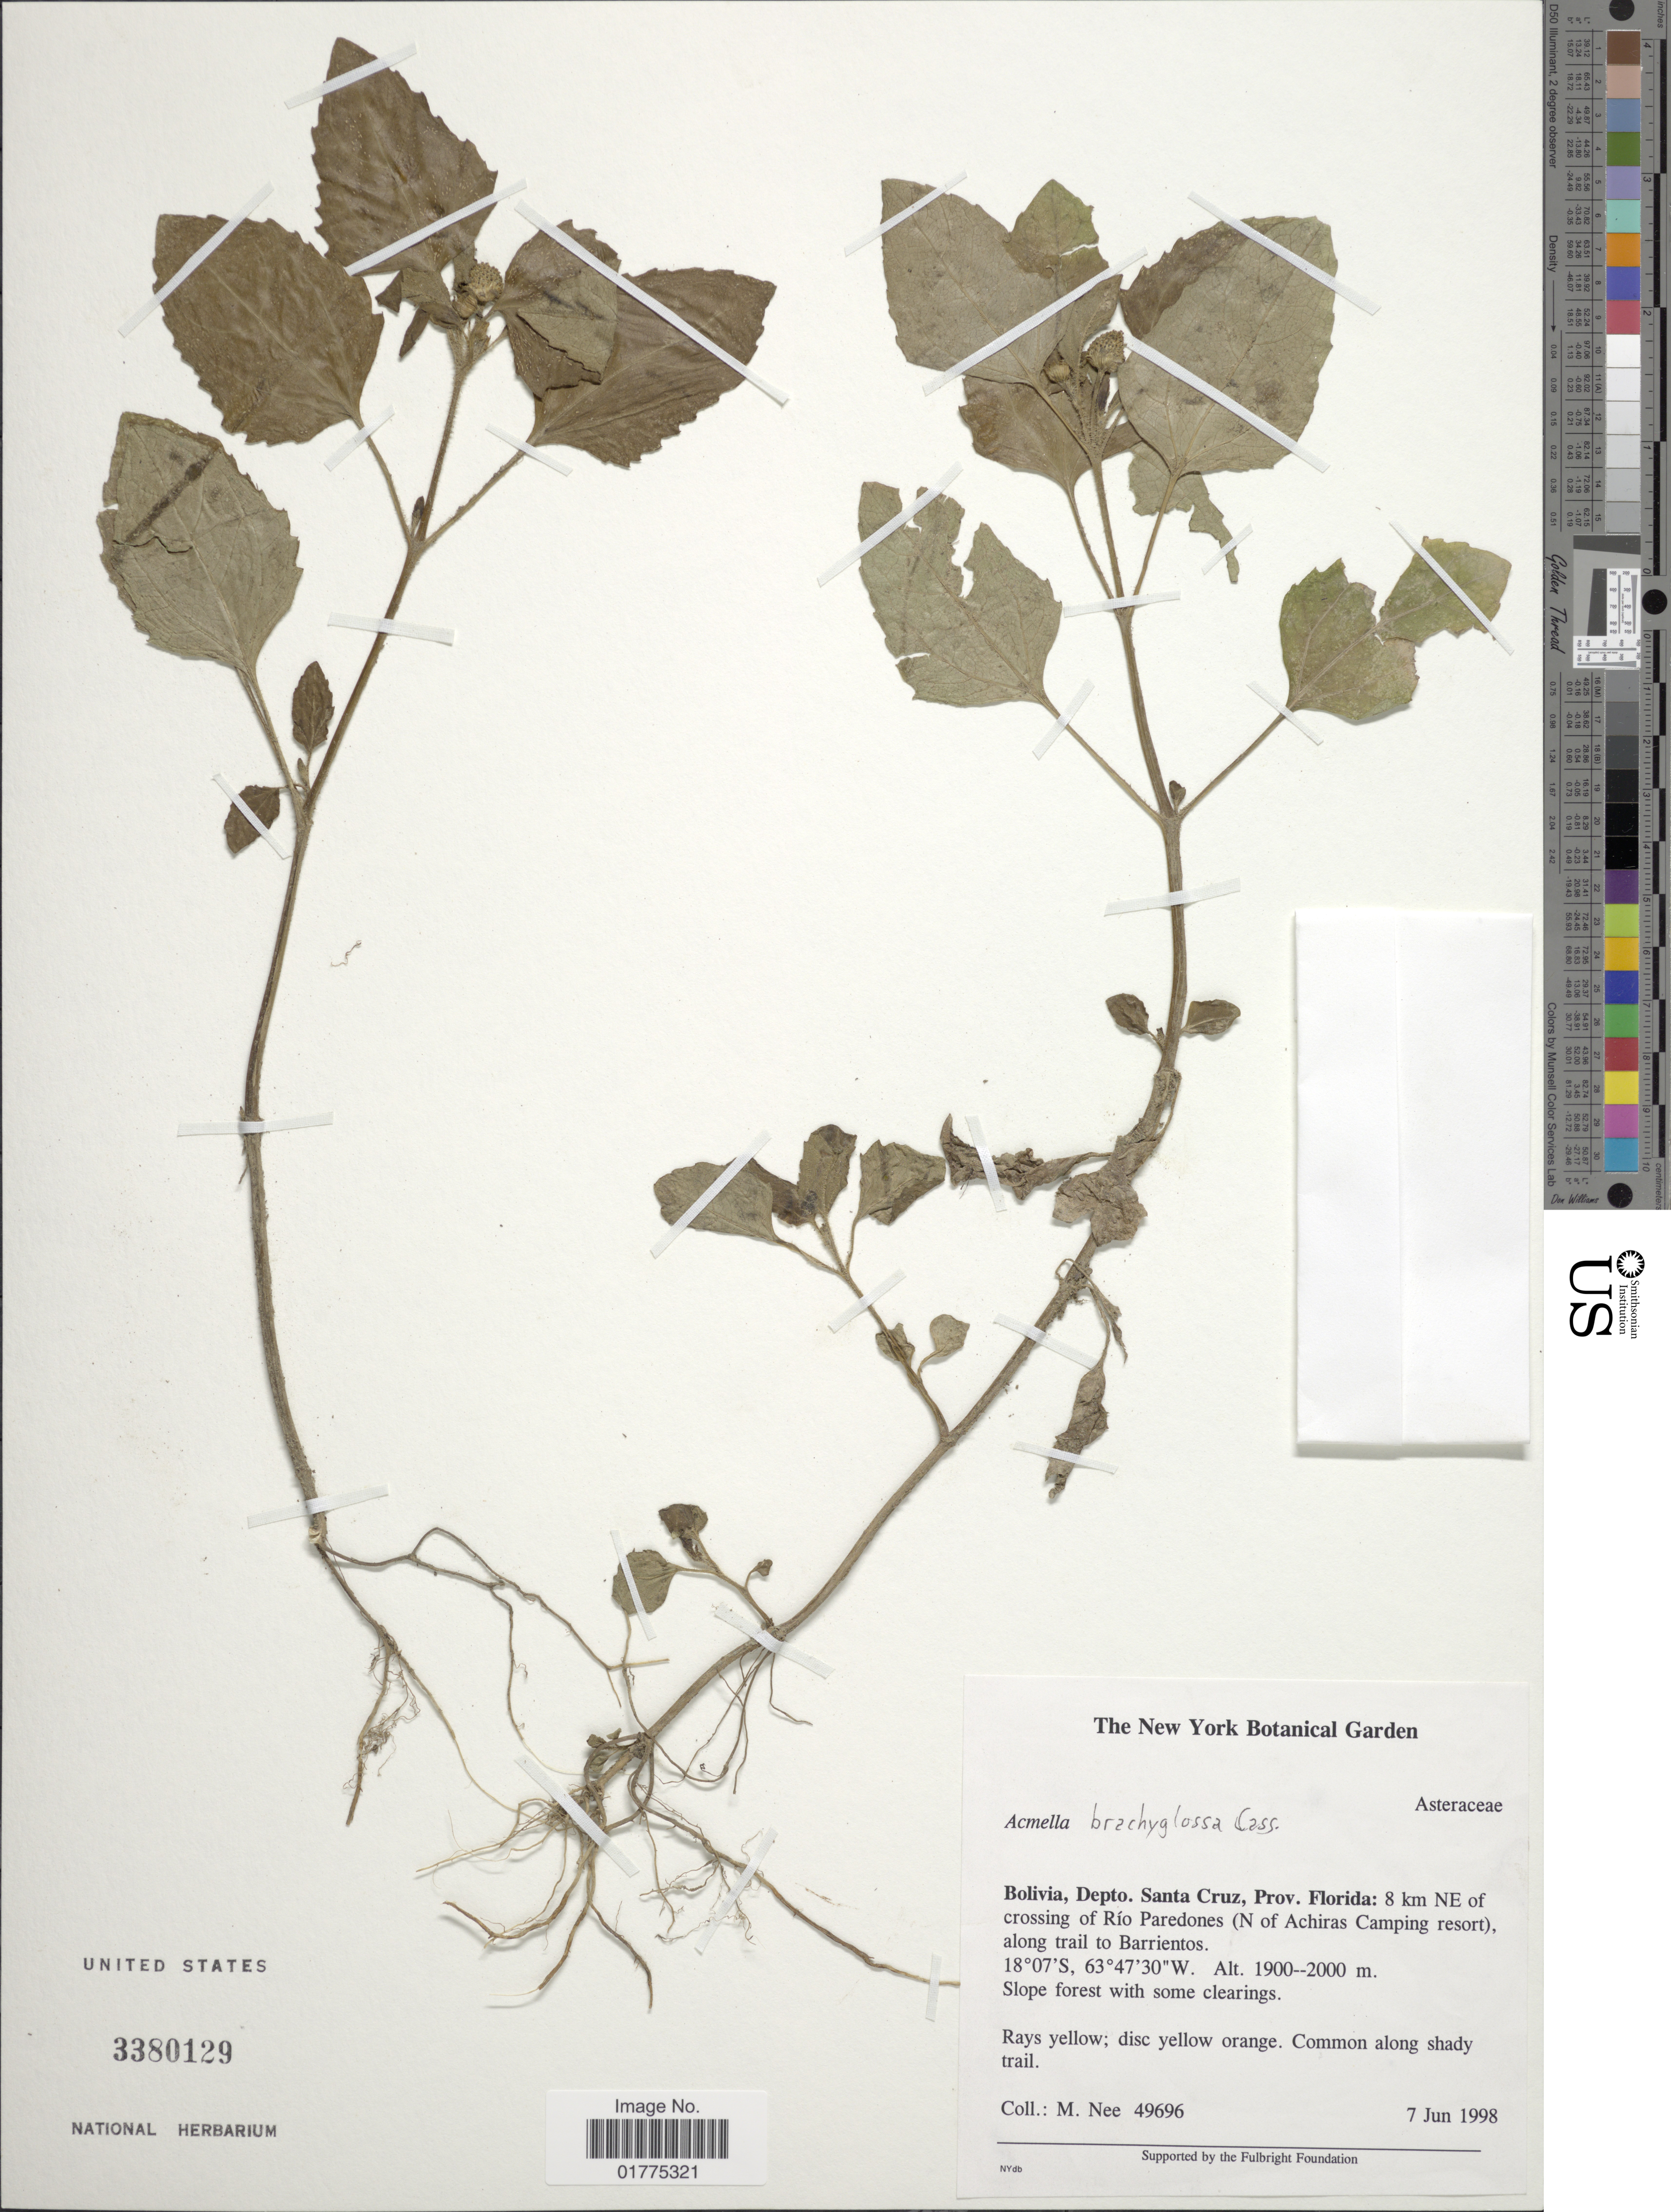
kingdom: Plantae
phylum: Tracheophyta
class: Magnoliopsida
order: Asterales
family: Asteraceae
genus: Acmella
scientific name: Acmella brachyglossa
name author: Cass.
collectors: M. Nee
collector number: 49696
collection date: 1998-06-07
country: Bolivia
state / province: Santa Cruz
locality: Depto. Santa Cruz, Prov, Florida: 8 km NE of crossingj of Rio Paredones (N of Achiras Camping resort), along trail to Barrientos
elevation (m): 1900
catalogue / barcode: US 3380129